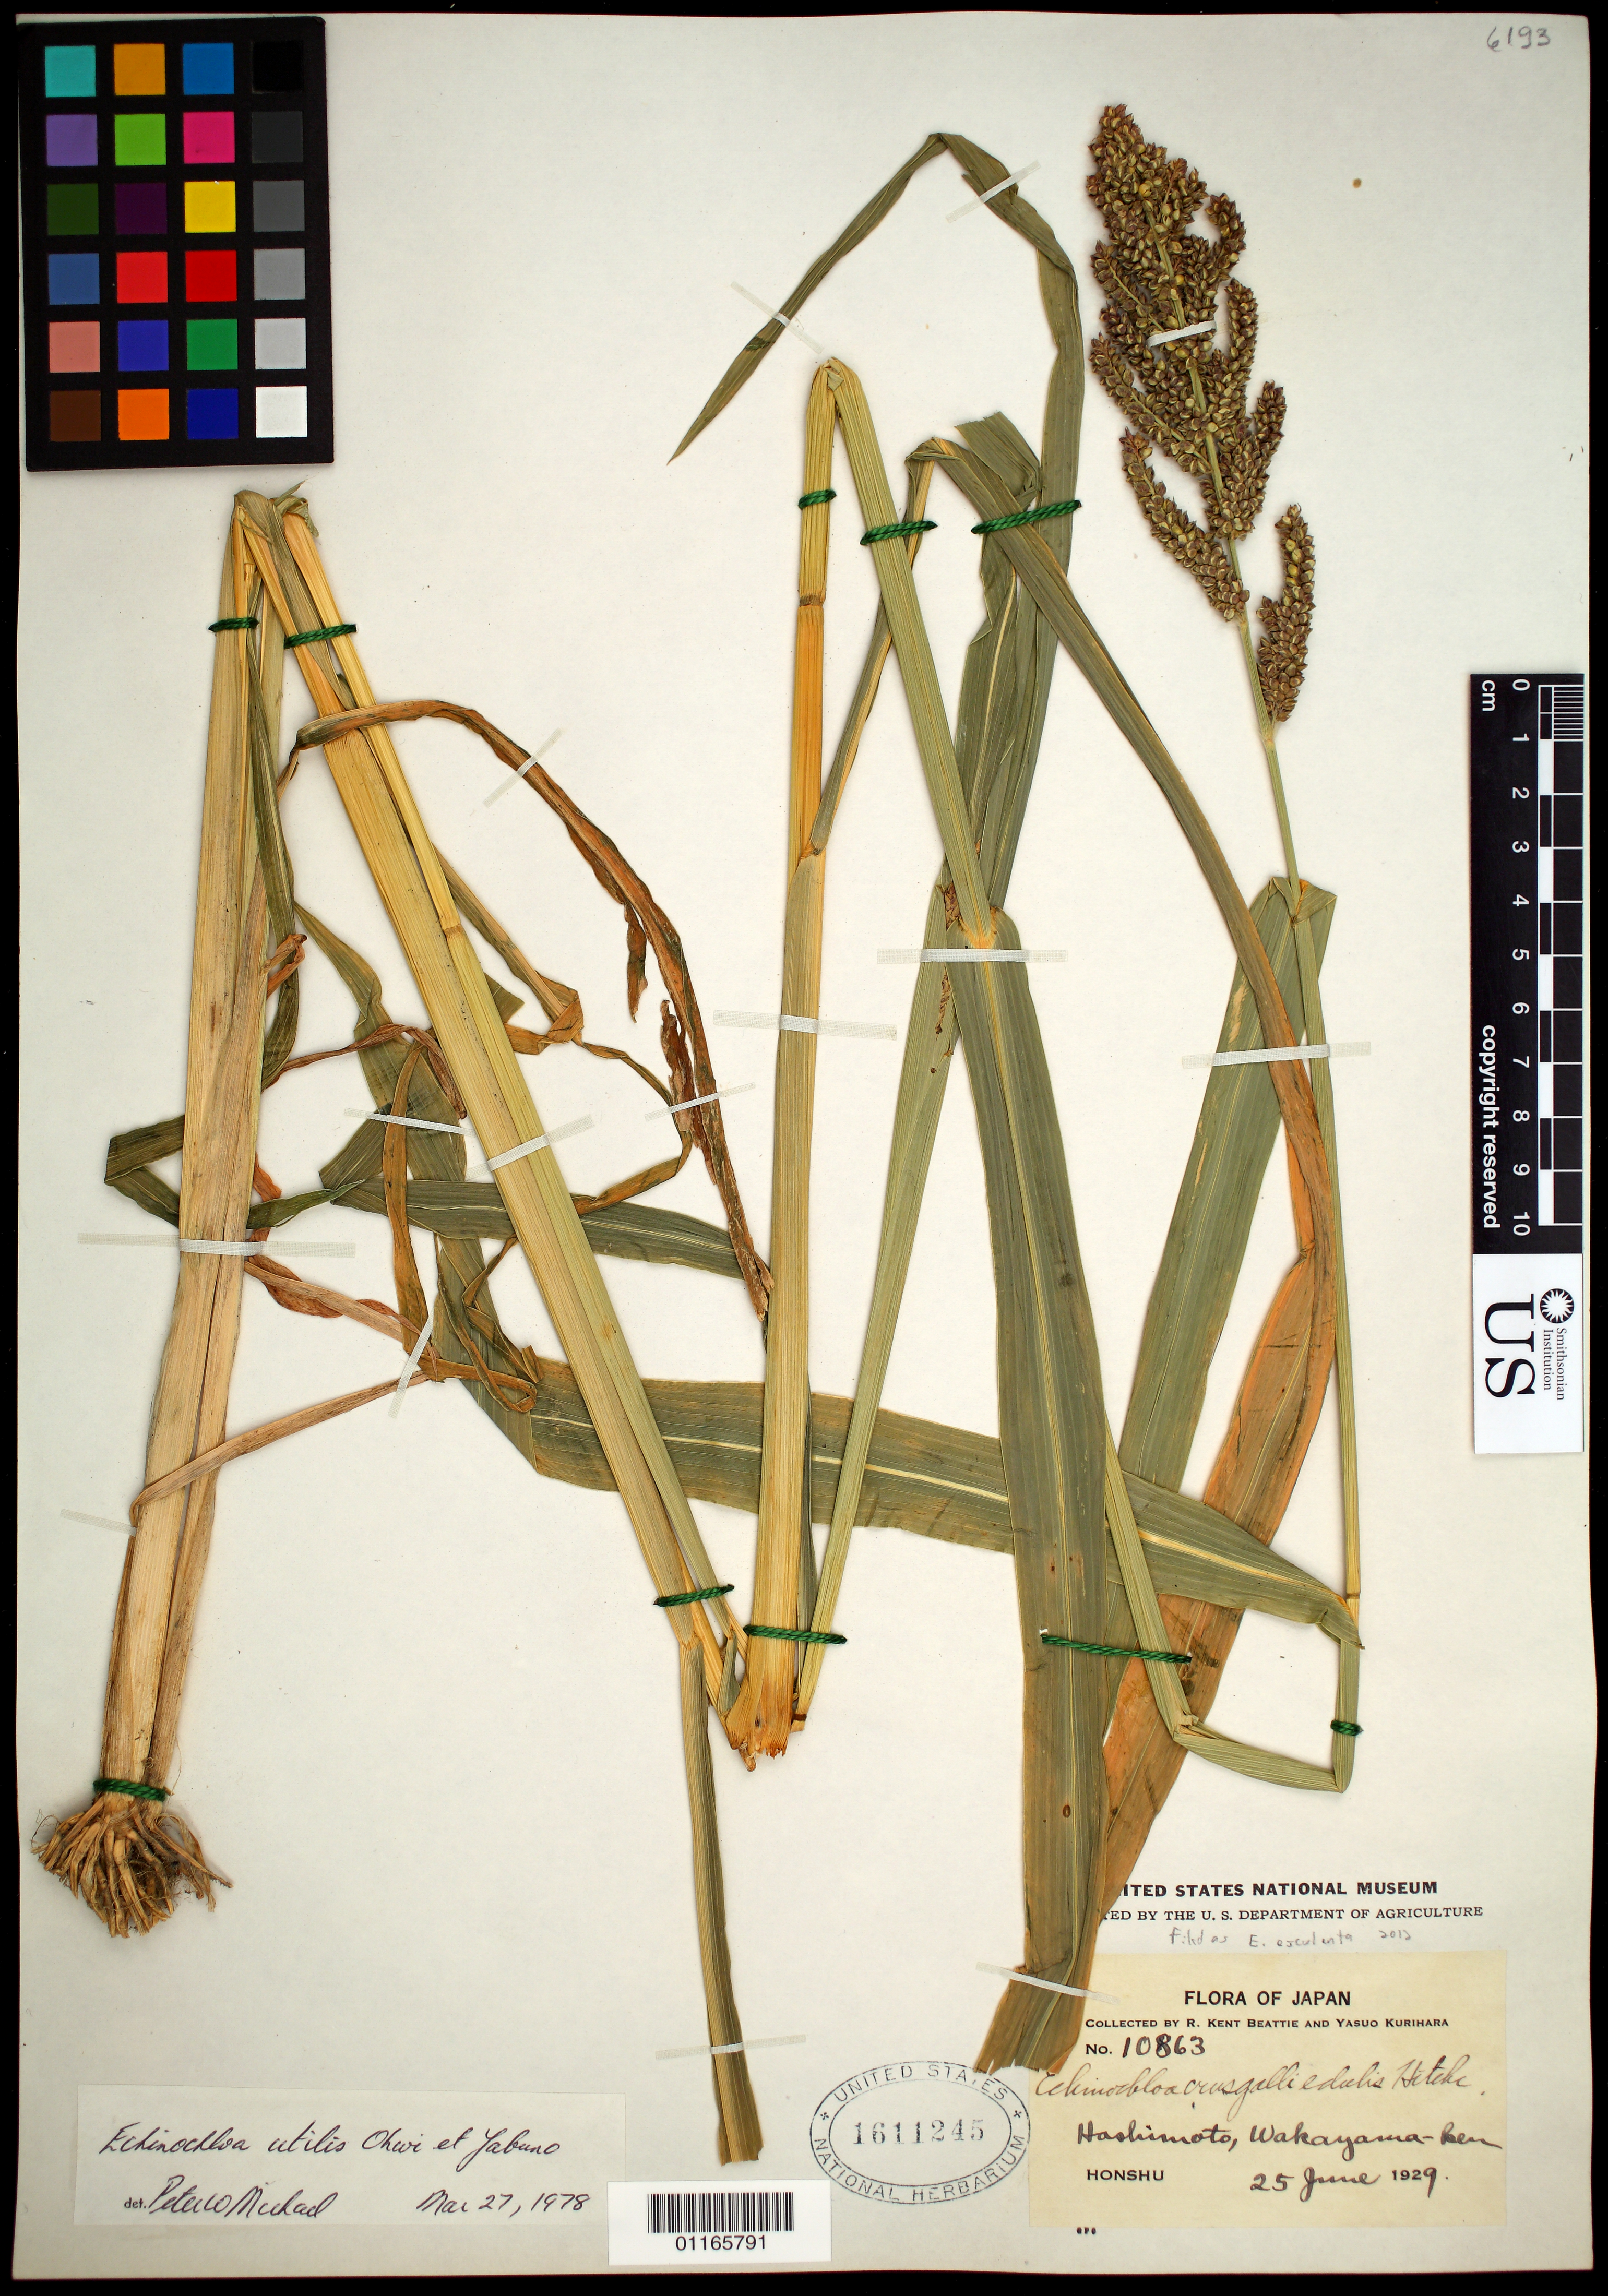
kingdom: Plantae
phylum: Tracheophyta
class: Liliopsida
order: Poales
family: Poaceae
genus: Echinochloa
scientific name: Echinochloa esculenta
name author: (A. Braun) H. Scholz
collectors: R. K. Beattie & Y. Kurihara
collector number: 10863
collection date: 1929-06-25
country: Japan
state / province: Wakayama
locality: Hashimoto, Wakayama-ken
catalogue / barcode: US 1611245